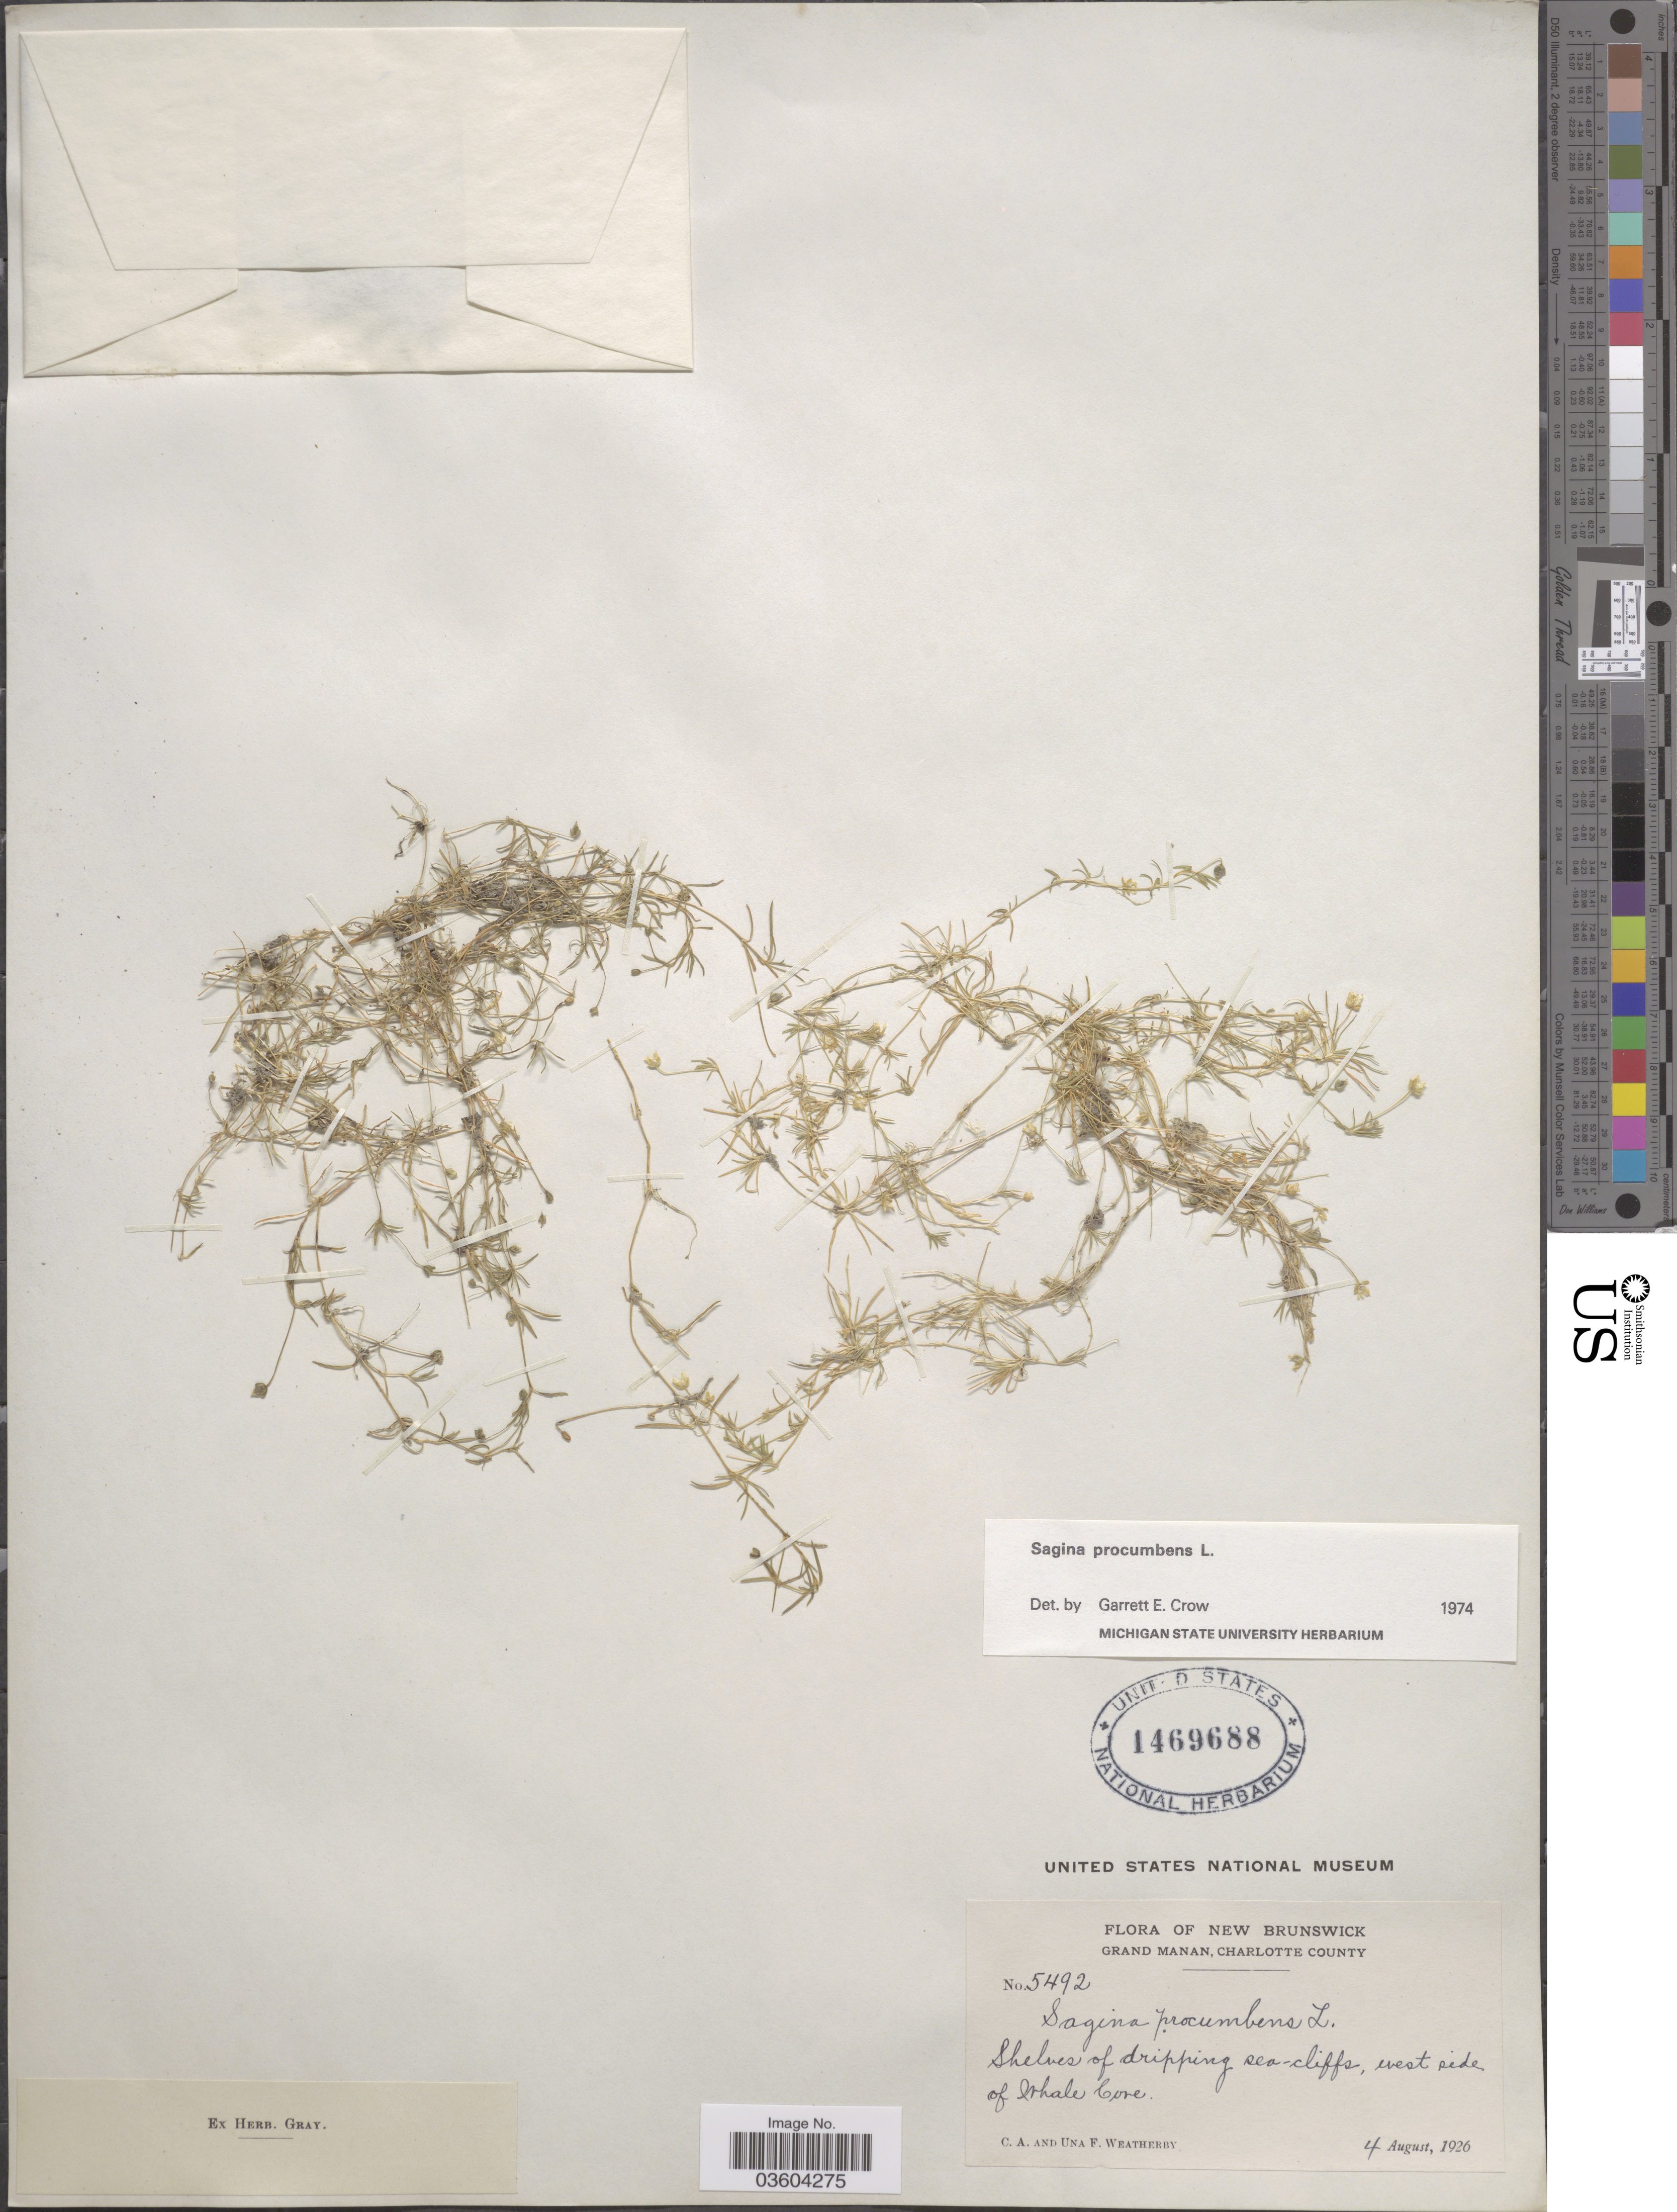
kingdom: Plantae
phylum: Tracheophyta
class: Magnoliopsida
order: Caryophyllales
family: Caryophyllaceae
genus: Sagina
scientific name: Sagina procumbens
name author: L.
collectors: C. A. Weatherby & U. Weatherby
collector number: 5492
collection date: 1926-08-04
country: Canada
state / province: New Brunswick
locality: Grand Manan, Charlotte County. Shelves of dripping sea-cliffs, west side of Whale Cove.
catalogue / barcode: US 1469688